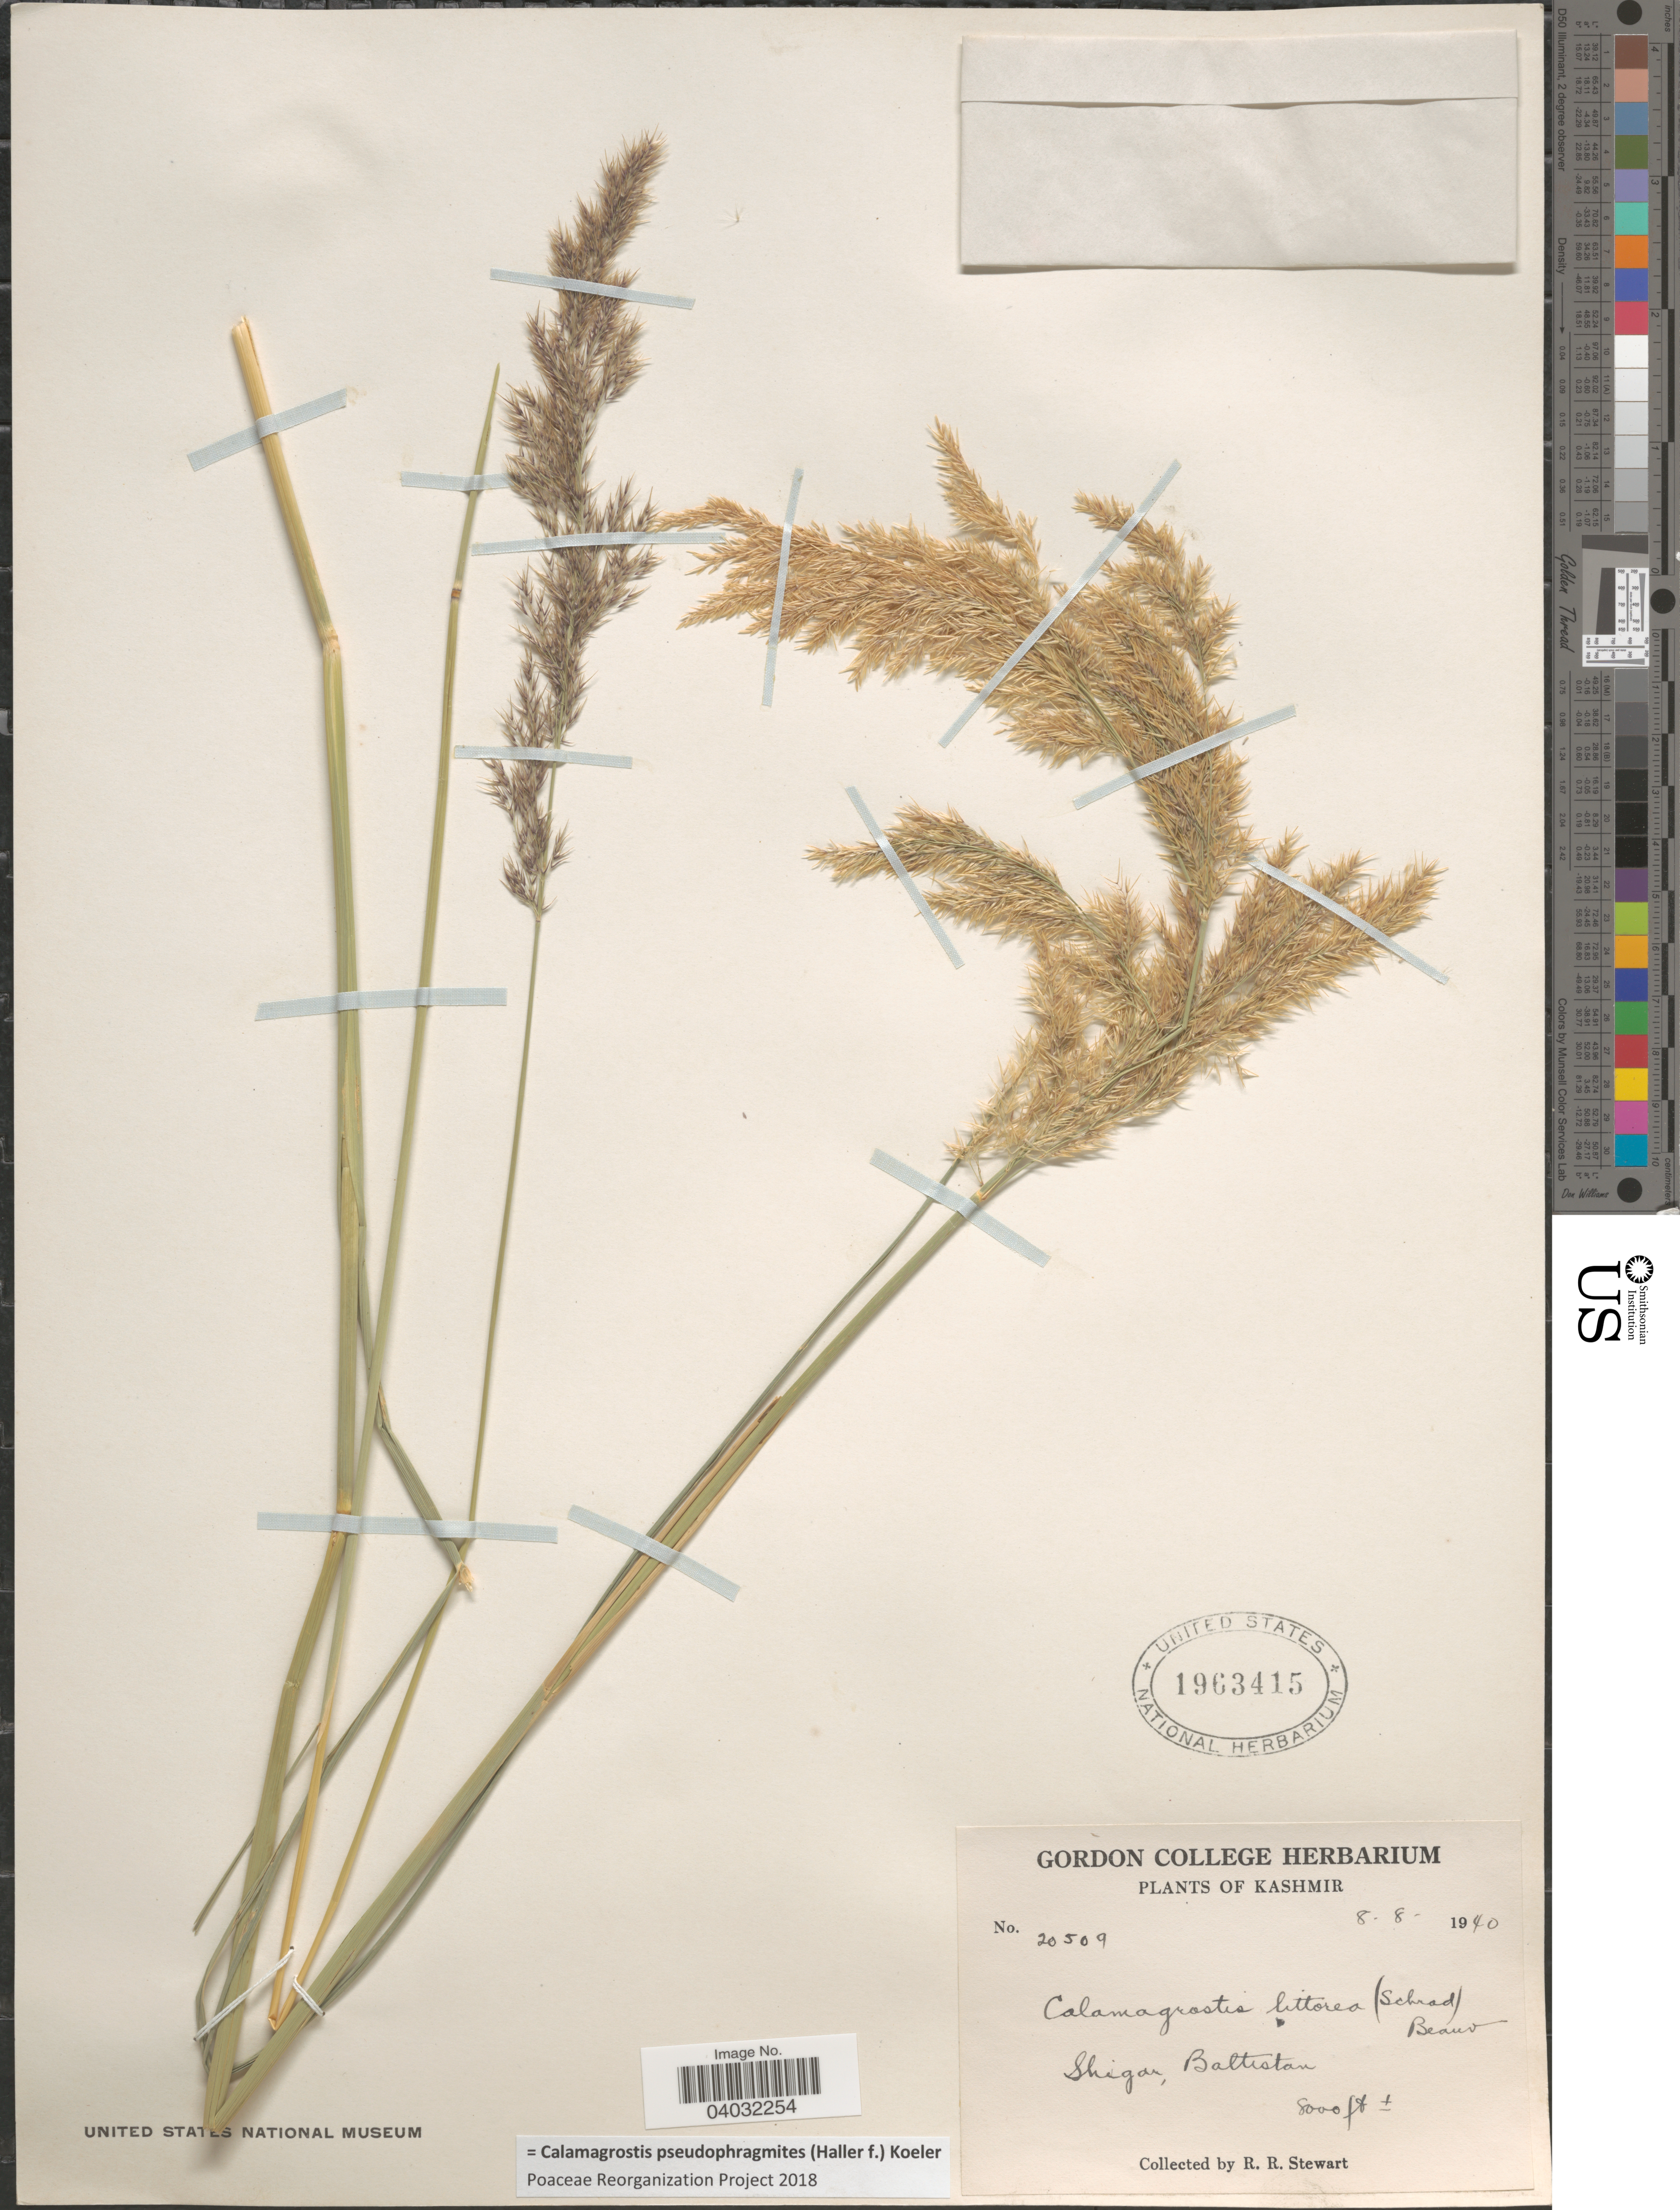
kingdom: Plantae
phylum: Tracheophyta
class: Liliopsida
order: Poales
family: Poaceae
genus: Calamagrostis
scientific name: Calamagrostis pseudophragmites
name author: (Haller f.) Koeler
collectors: R. Stewart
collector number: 20509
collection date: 1940-08-08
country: India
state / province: Jammu and Kashmir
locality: Kashmir. Shigan, Baltistan.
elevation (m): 2438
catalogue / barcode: US 1963415